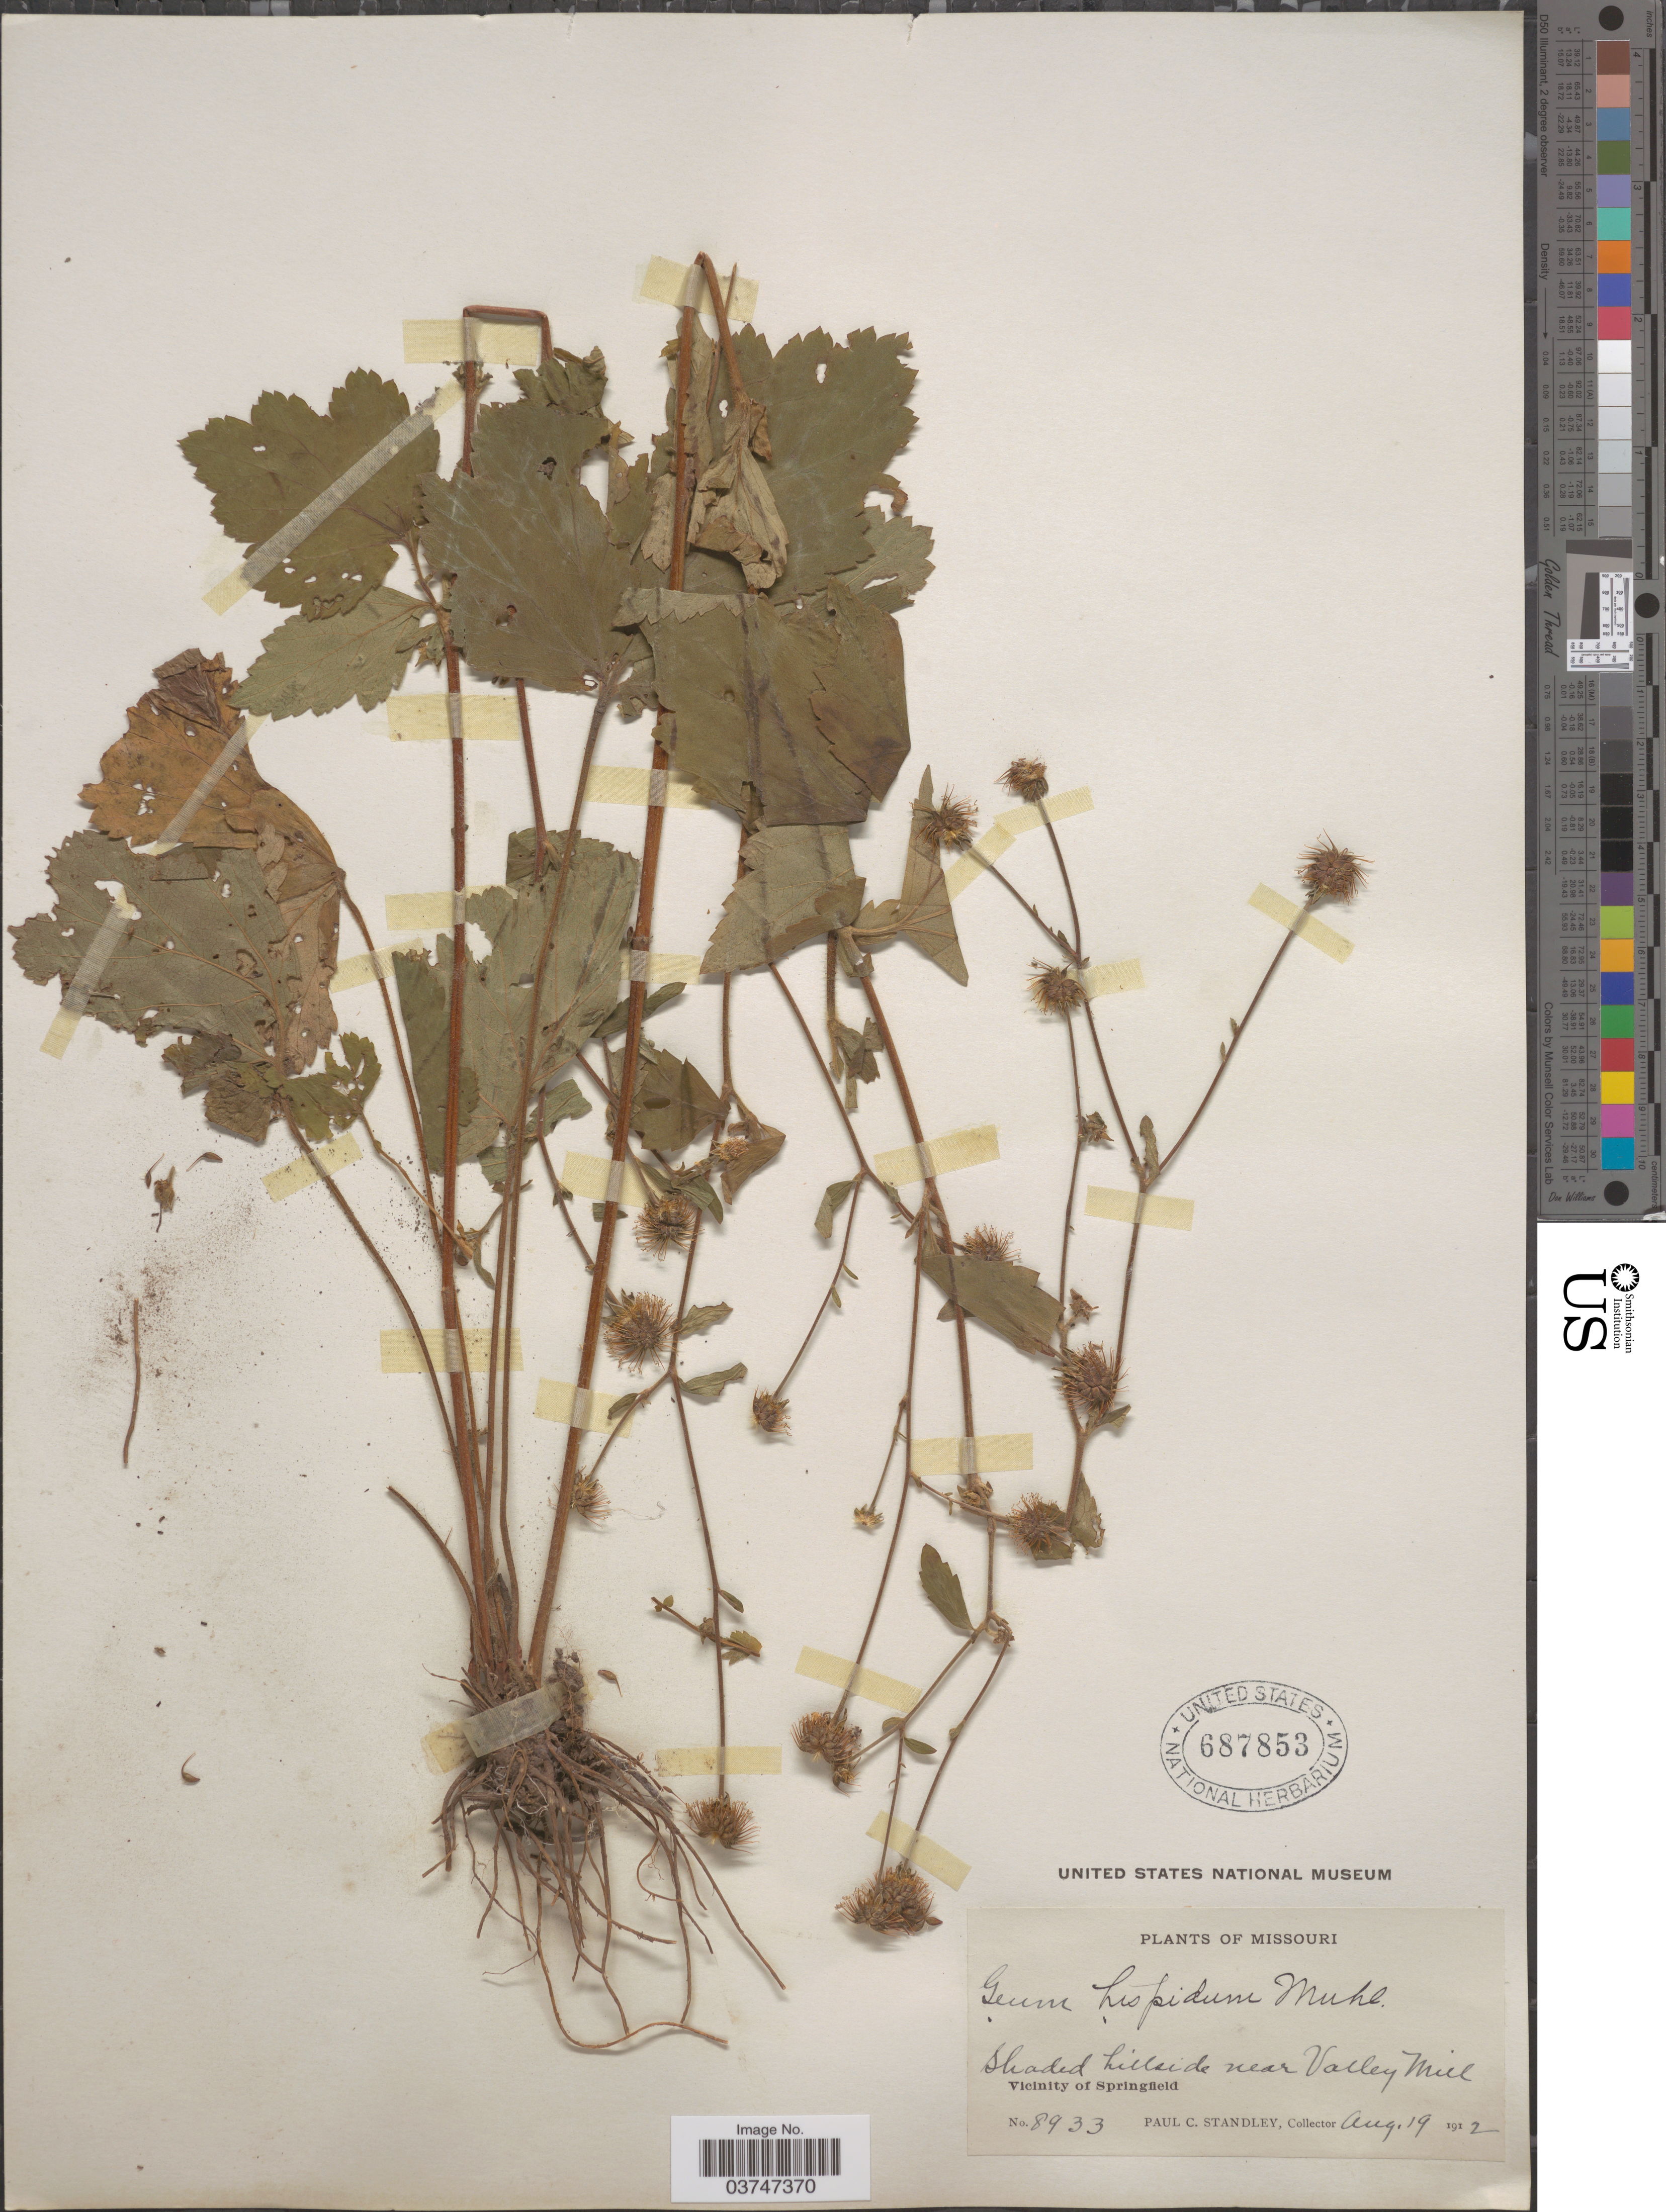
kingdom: Plantae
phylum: Tracheophyta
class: Magnoliopsida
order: Rosales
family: Rosaceae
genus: Geum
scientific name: Geum hispidum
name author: Fr.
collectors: P. C. Standley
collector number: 8933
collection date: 1912-08-19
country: United States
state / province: Missouri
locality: Shaded hillside near Valley Mill. Vicinity of Springfield.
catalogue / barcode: US 687853